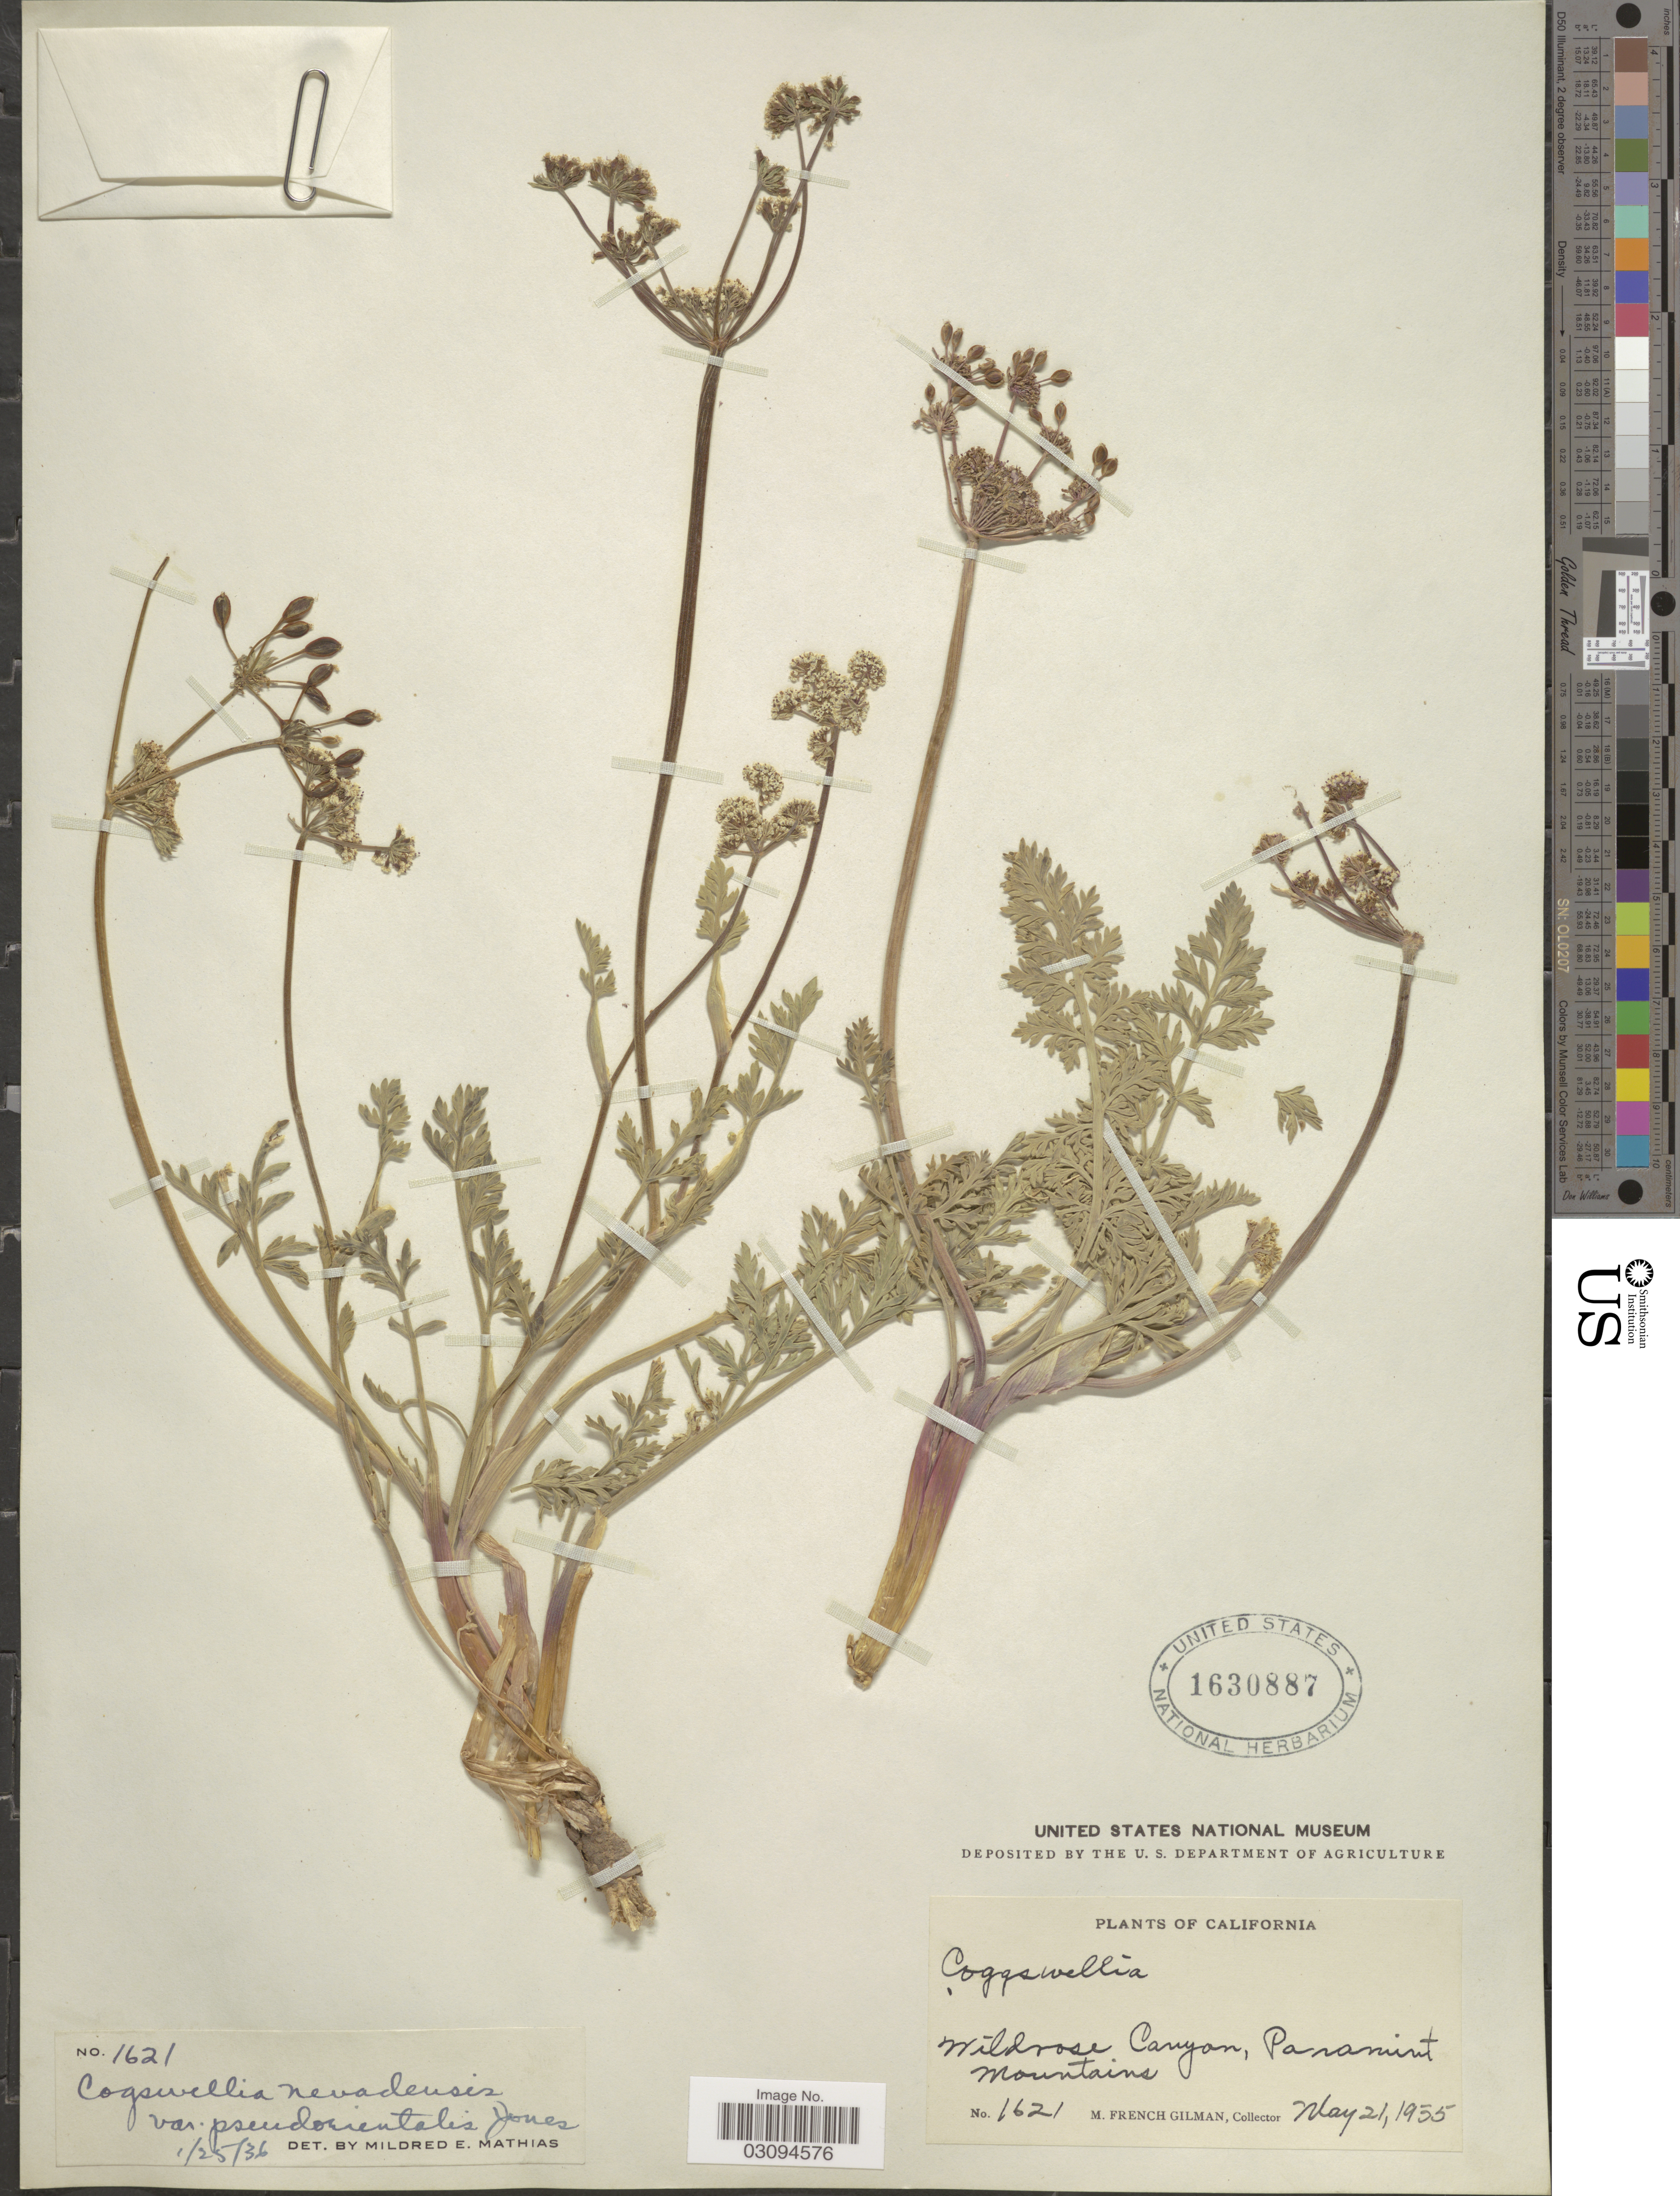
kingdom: Plantae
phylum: Tracheophyta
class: Magnoliopsida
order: Apiales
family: Apiaceae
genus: Lomatium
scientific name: Lomatium nevadense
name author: (S. Watson) J.M. Coult. & Rose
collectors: M. F. Gilman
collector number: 1621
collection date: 1935-05-21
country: United States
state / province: California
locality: Wildrose Canyon, Panamint Mountains.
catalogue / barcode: US 1630887